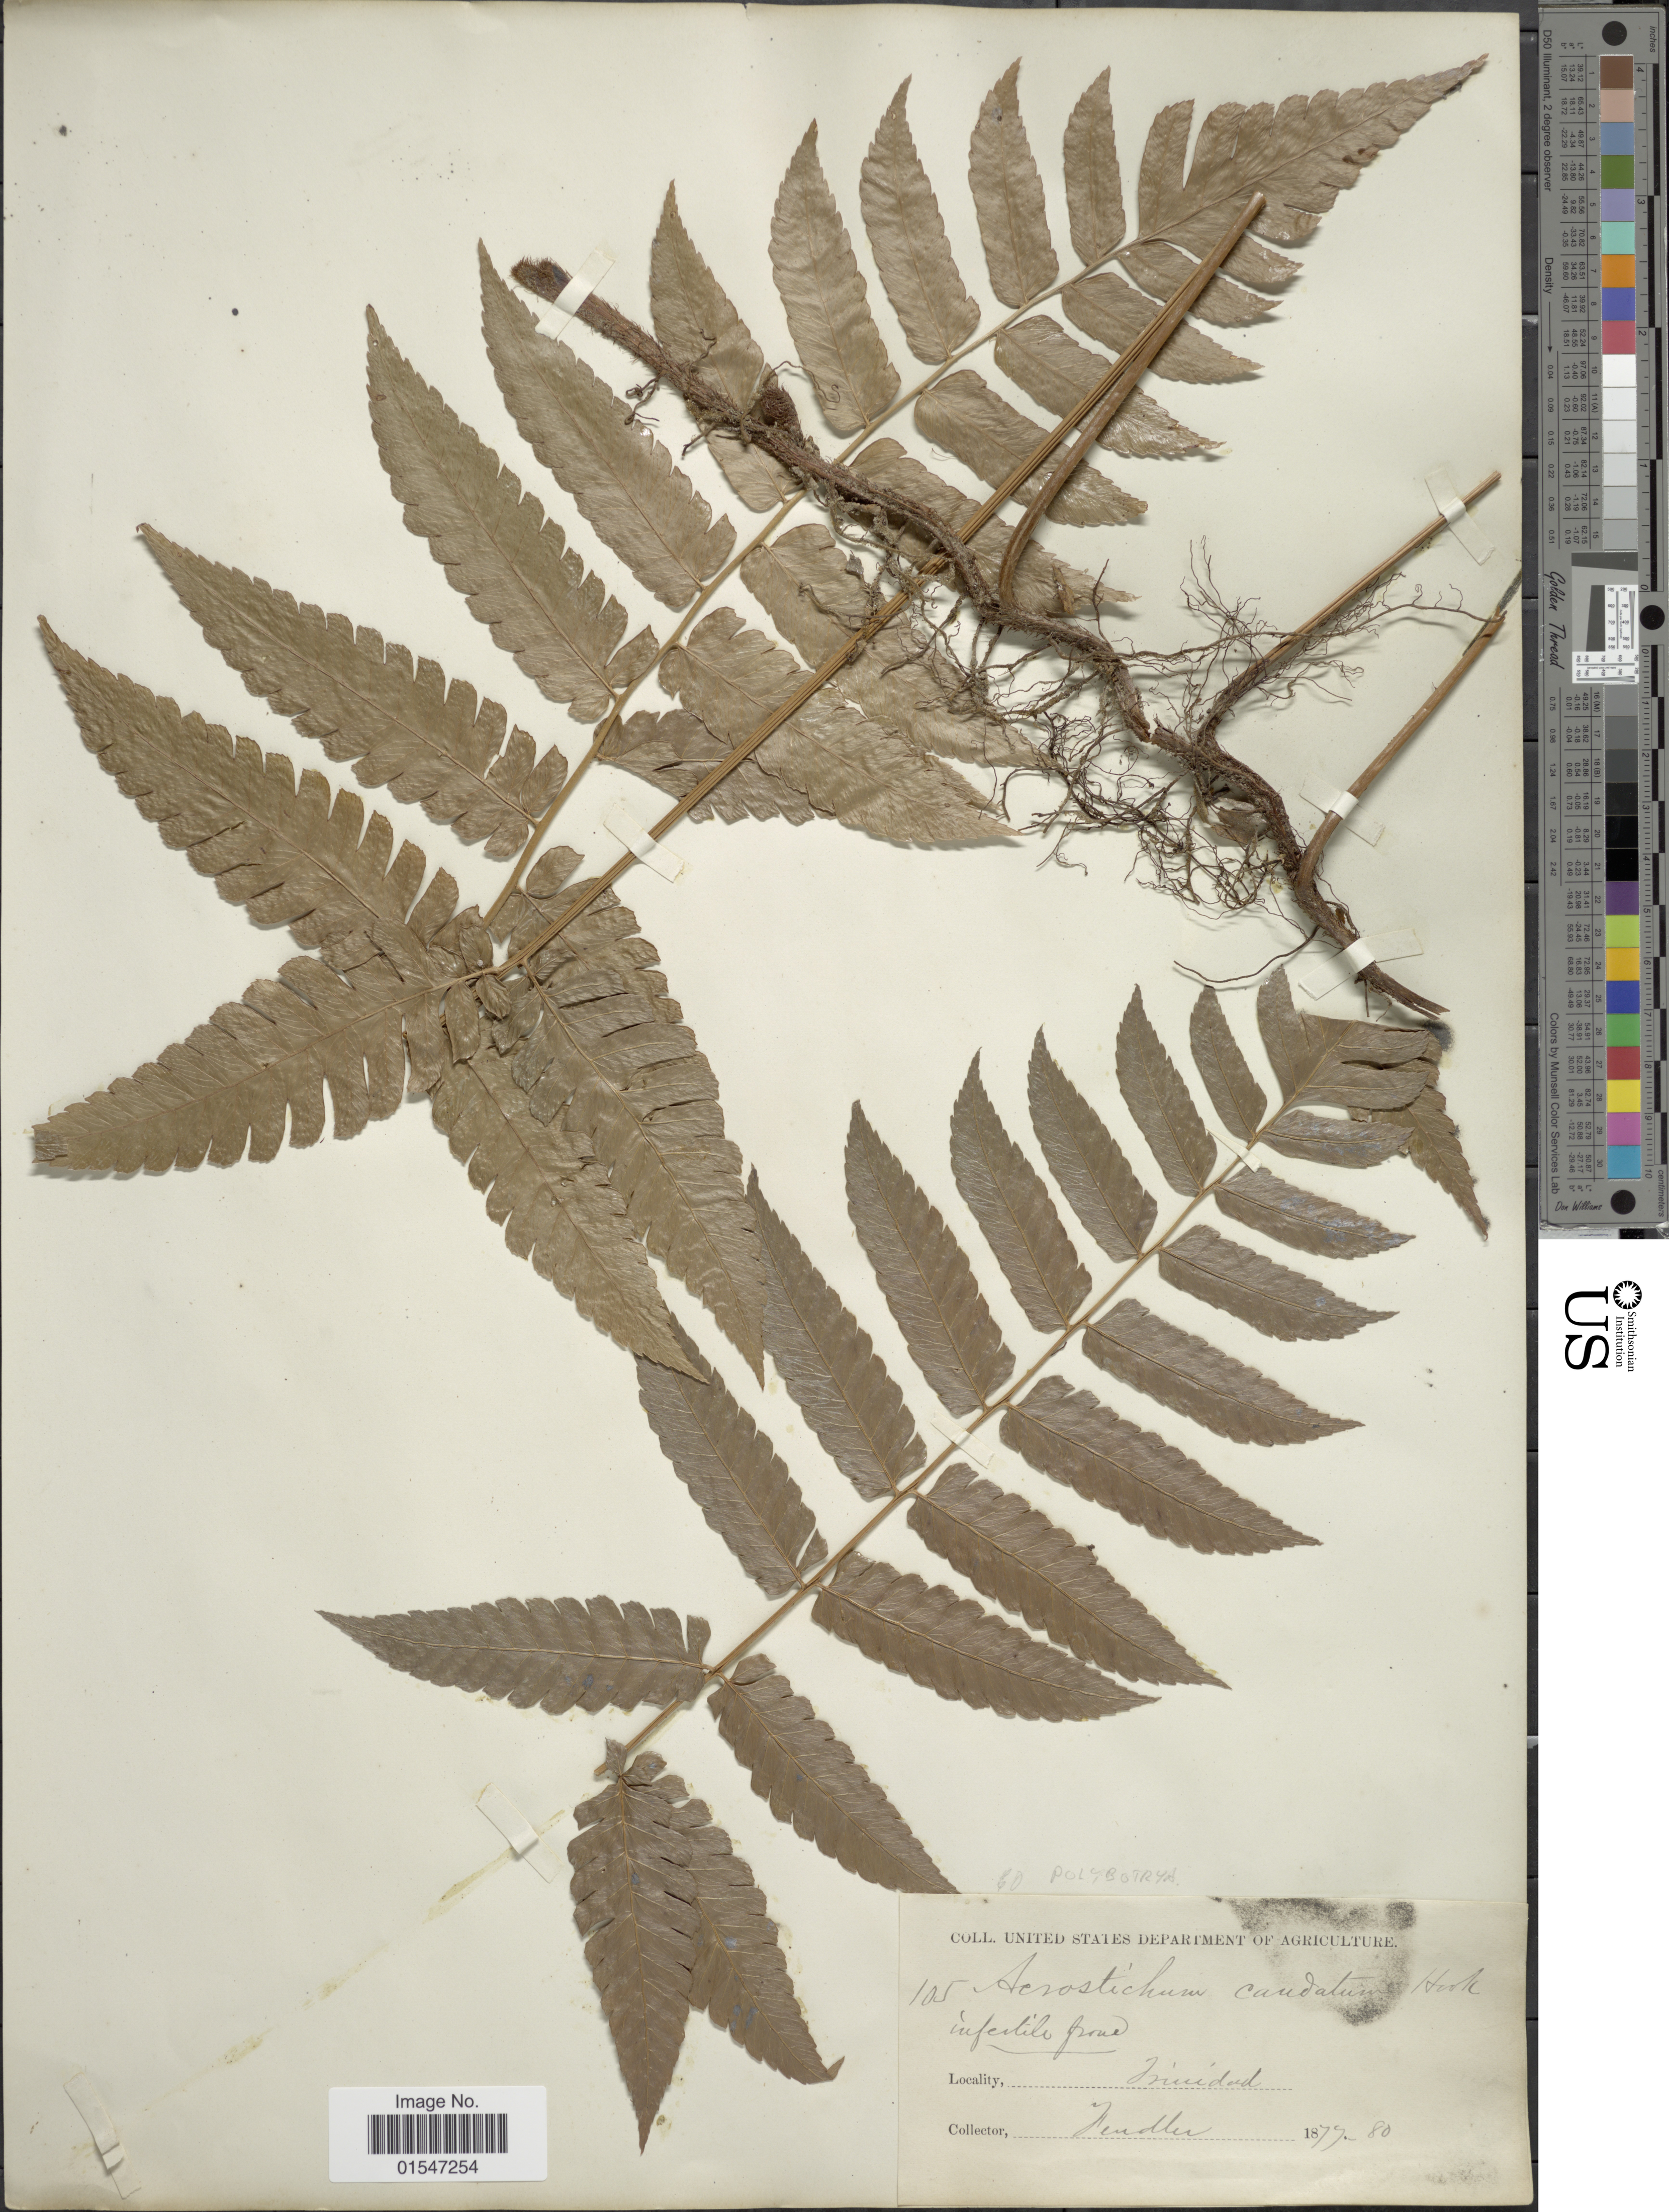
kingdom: Plantae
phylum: Tracheophyta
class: Polypodiopsida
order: Polypodiales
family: Dryopteridaceae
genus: Polybotrya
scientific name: Polybotrya caudata f. caudata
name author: Kunze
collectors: -. Fendler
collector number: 105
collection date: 1877/1880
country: Trinidad and Tobago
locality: Trinidad